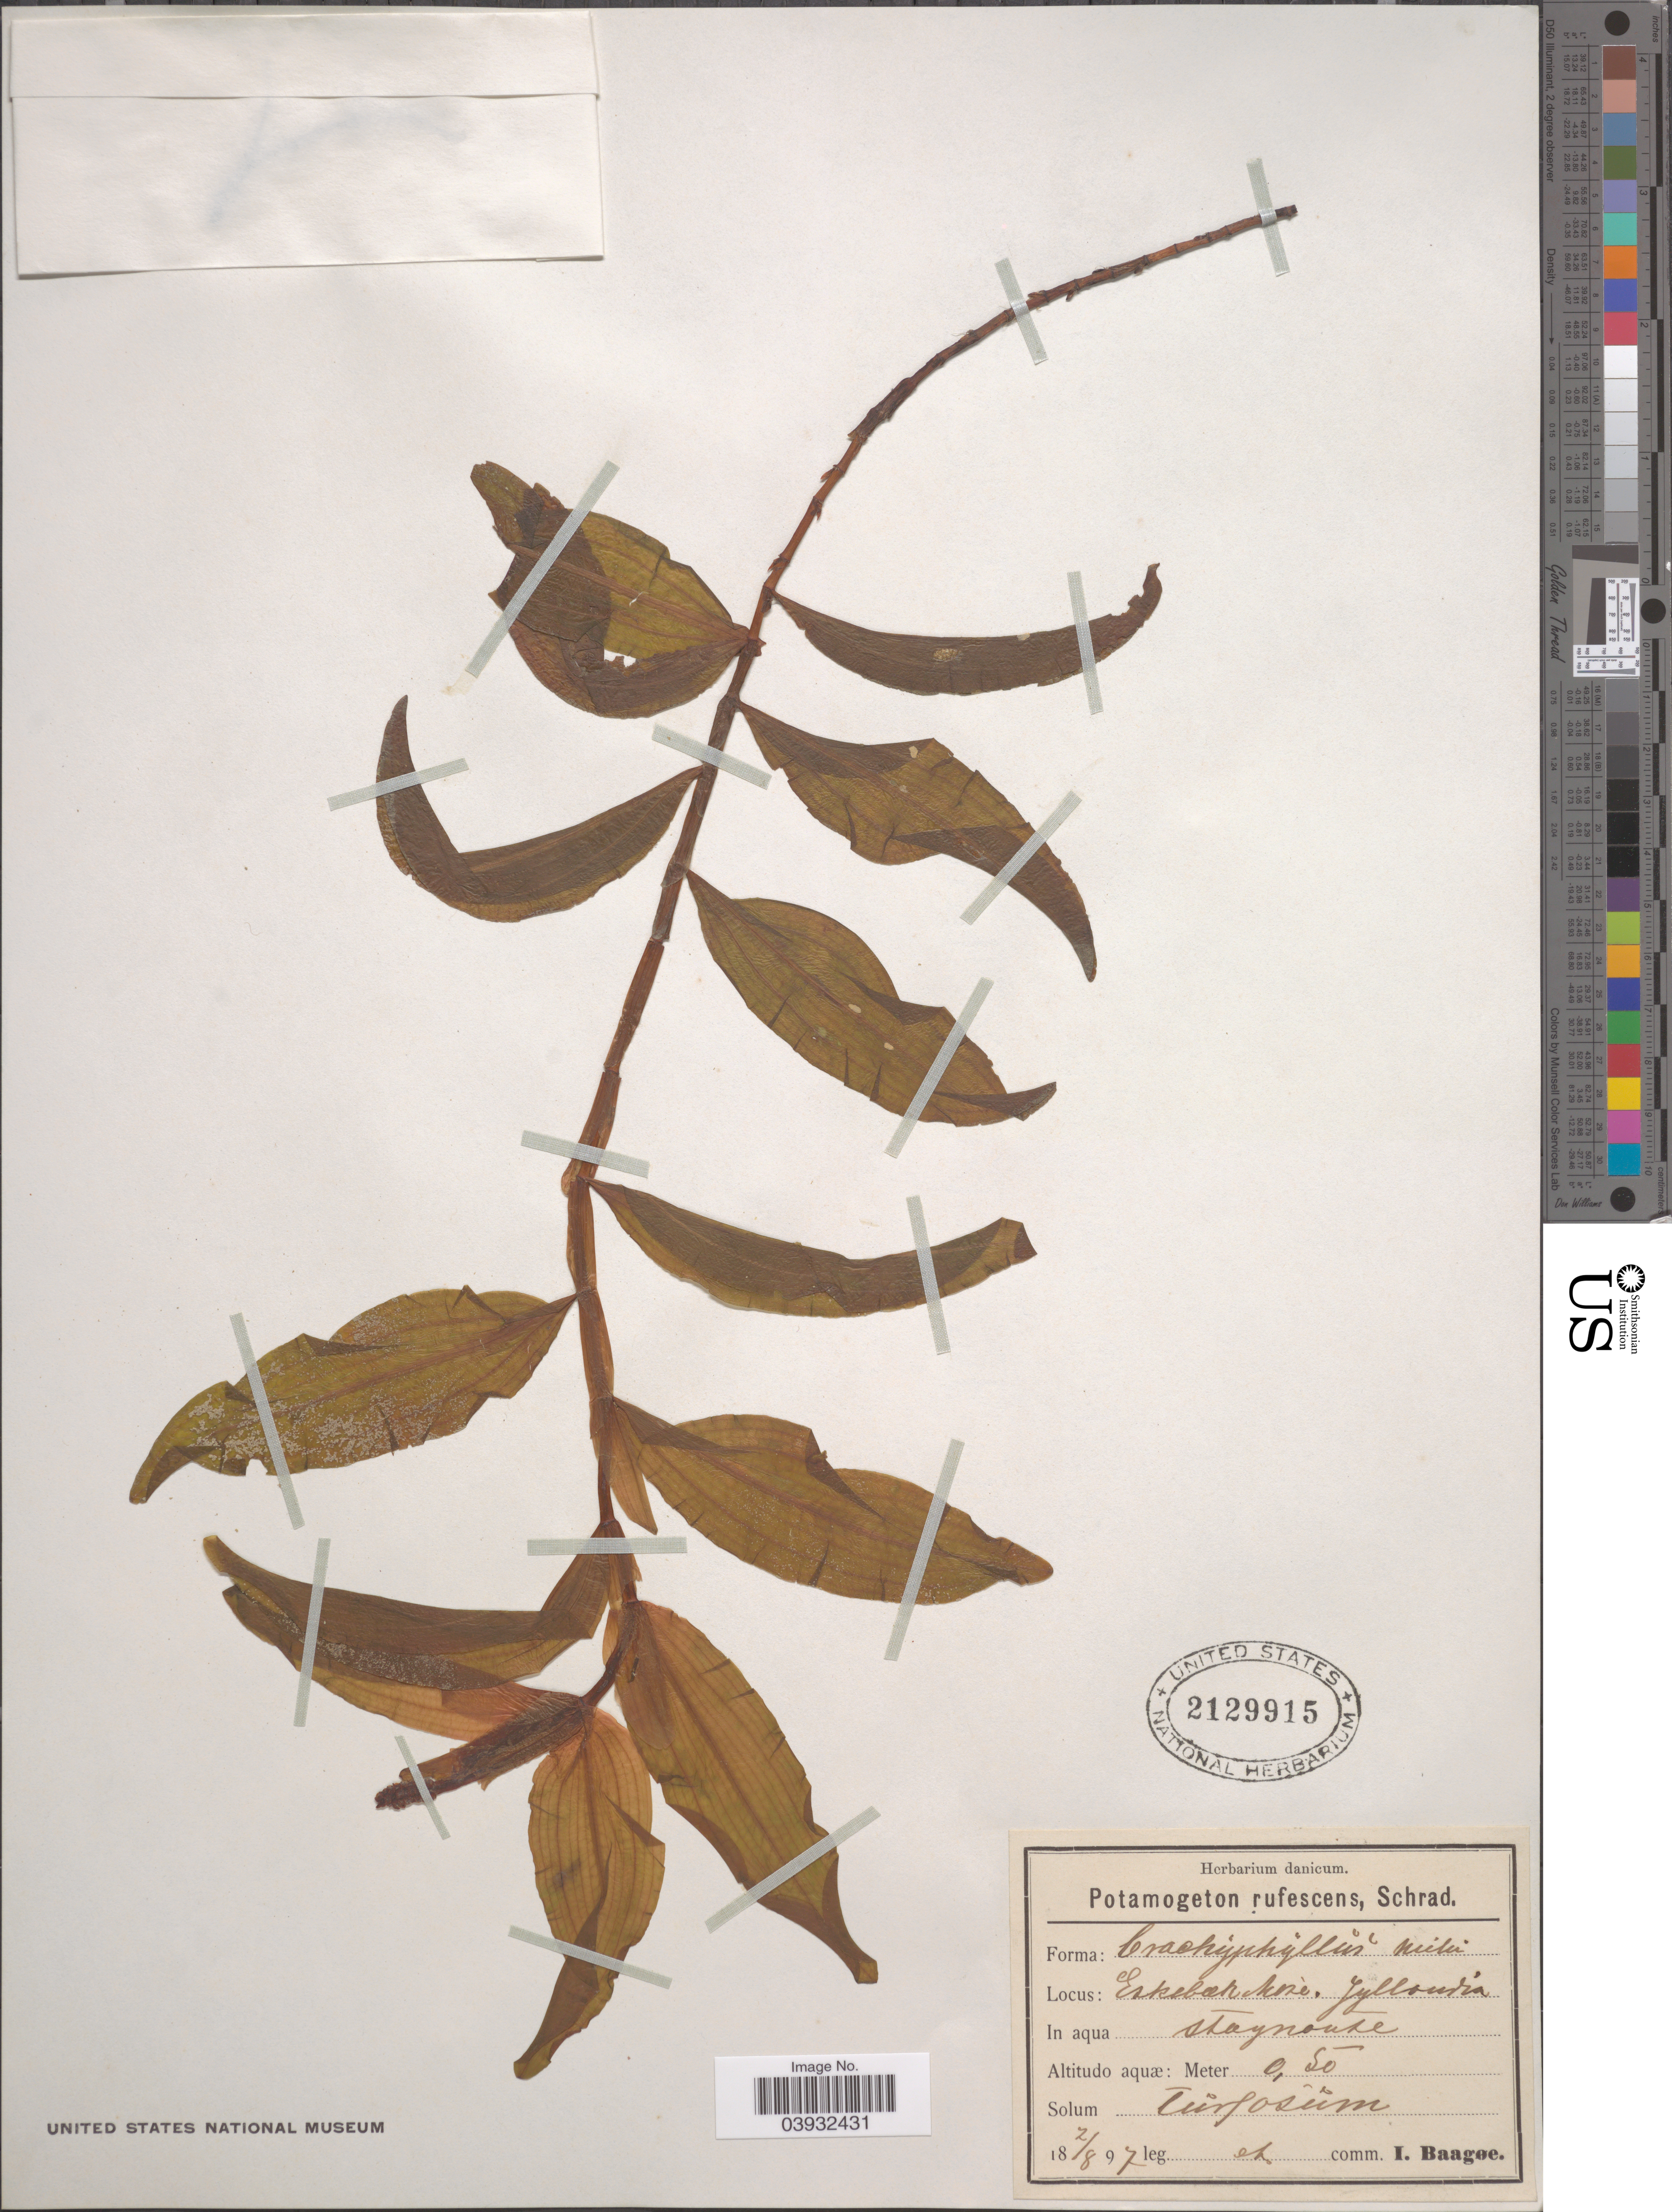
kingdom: Plantae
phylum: Tracheophyta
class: Liliopsida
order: Alismatales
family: Potamogetonaceae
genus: Potamogeton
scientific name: Potamogeton rufescens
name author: Schrad.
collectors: I. Baagøe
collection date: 1897-08-02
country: Denmark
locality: Eskebeek Moze. Jyllandia.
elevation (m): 0.5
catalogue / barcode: US 2129915